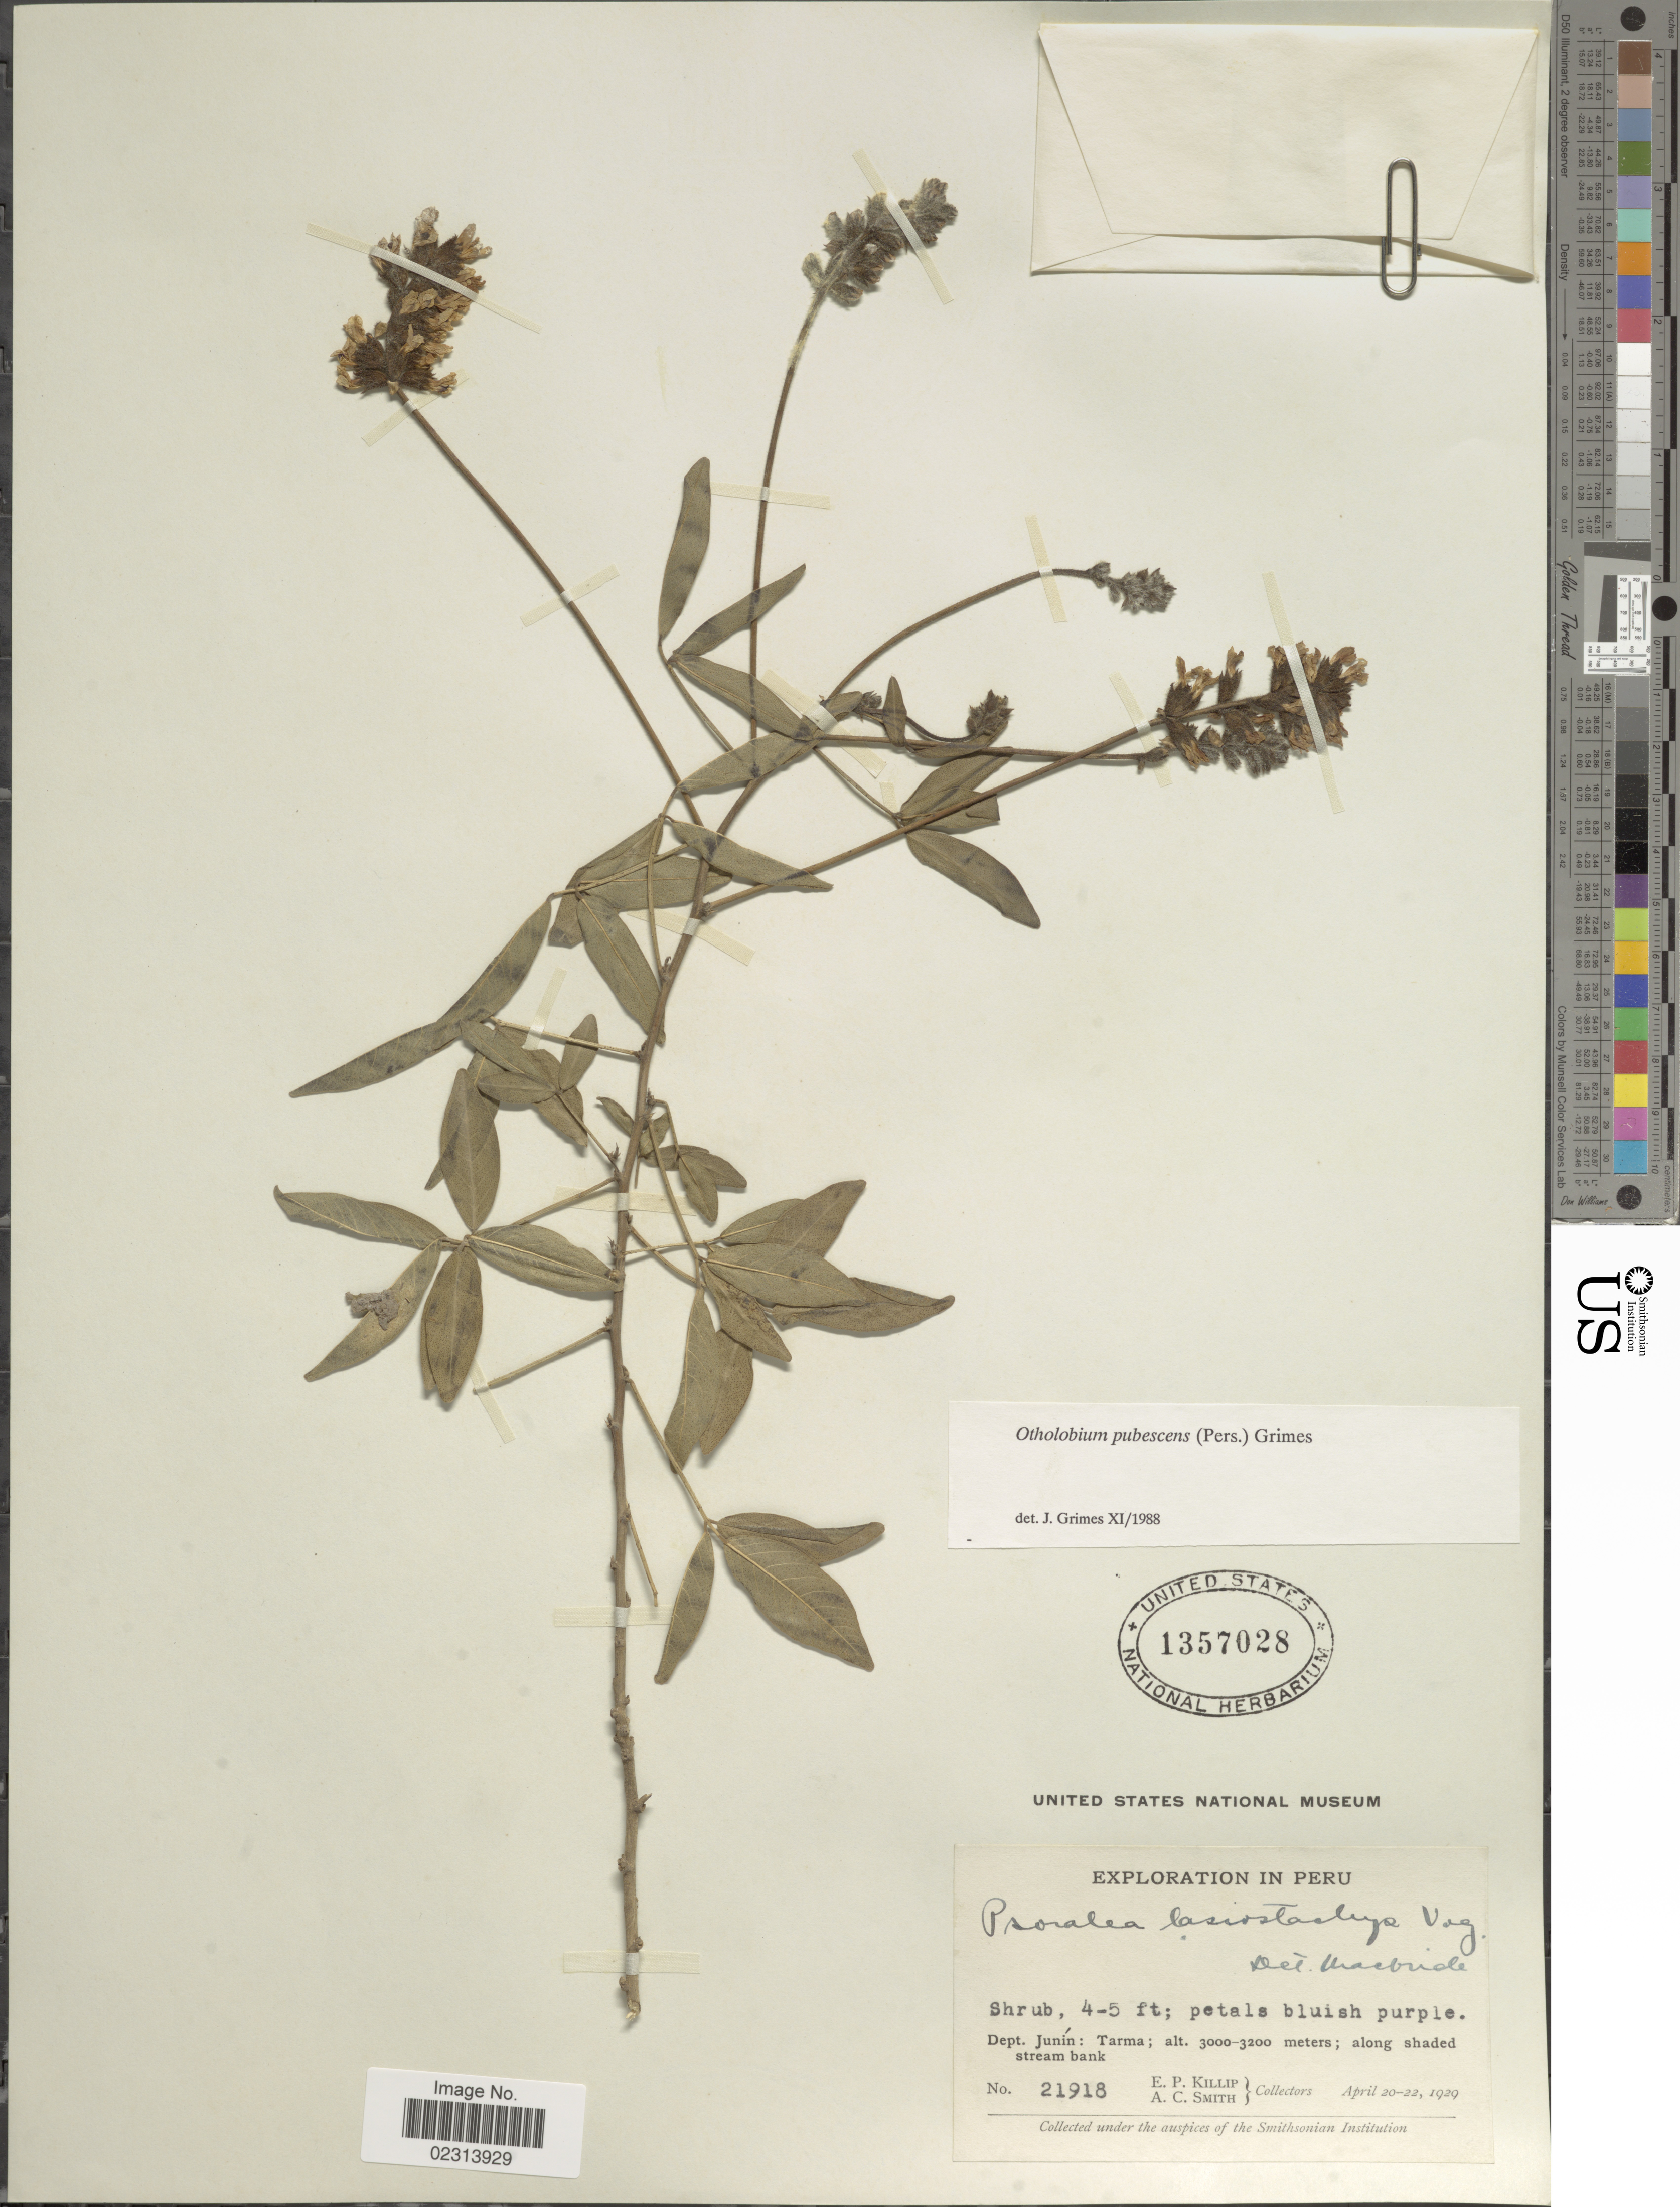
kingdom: Plantae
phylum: Tracheophyta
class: Magnoliopsida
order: Fabales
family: Fabaceae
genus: Otholobium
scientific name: Otholobium pubescens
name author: (Poir.) J.W. Grimes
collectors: E. P. Killip & A. C. Smith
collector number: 21918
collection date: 1929-04-20/1929-04-22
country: Peru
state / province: Junín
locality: Dept. Junin: Tarma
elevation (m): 3000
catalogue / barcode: US 1357028